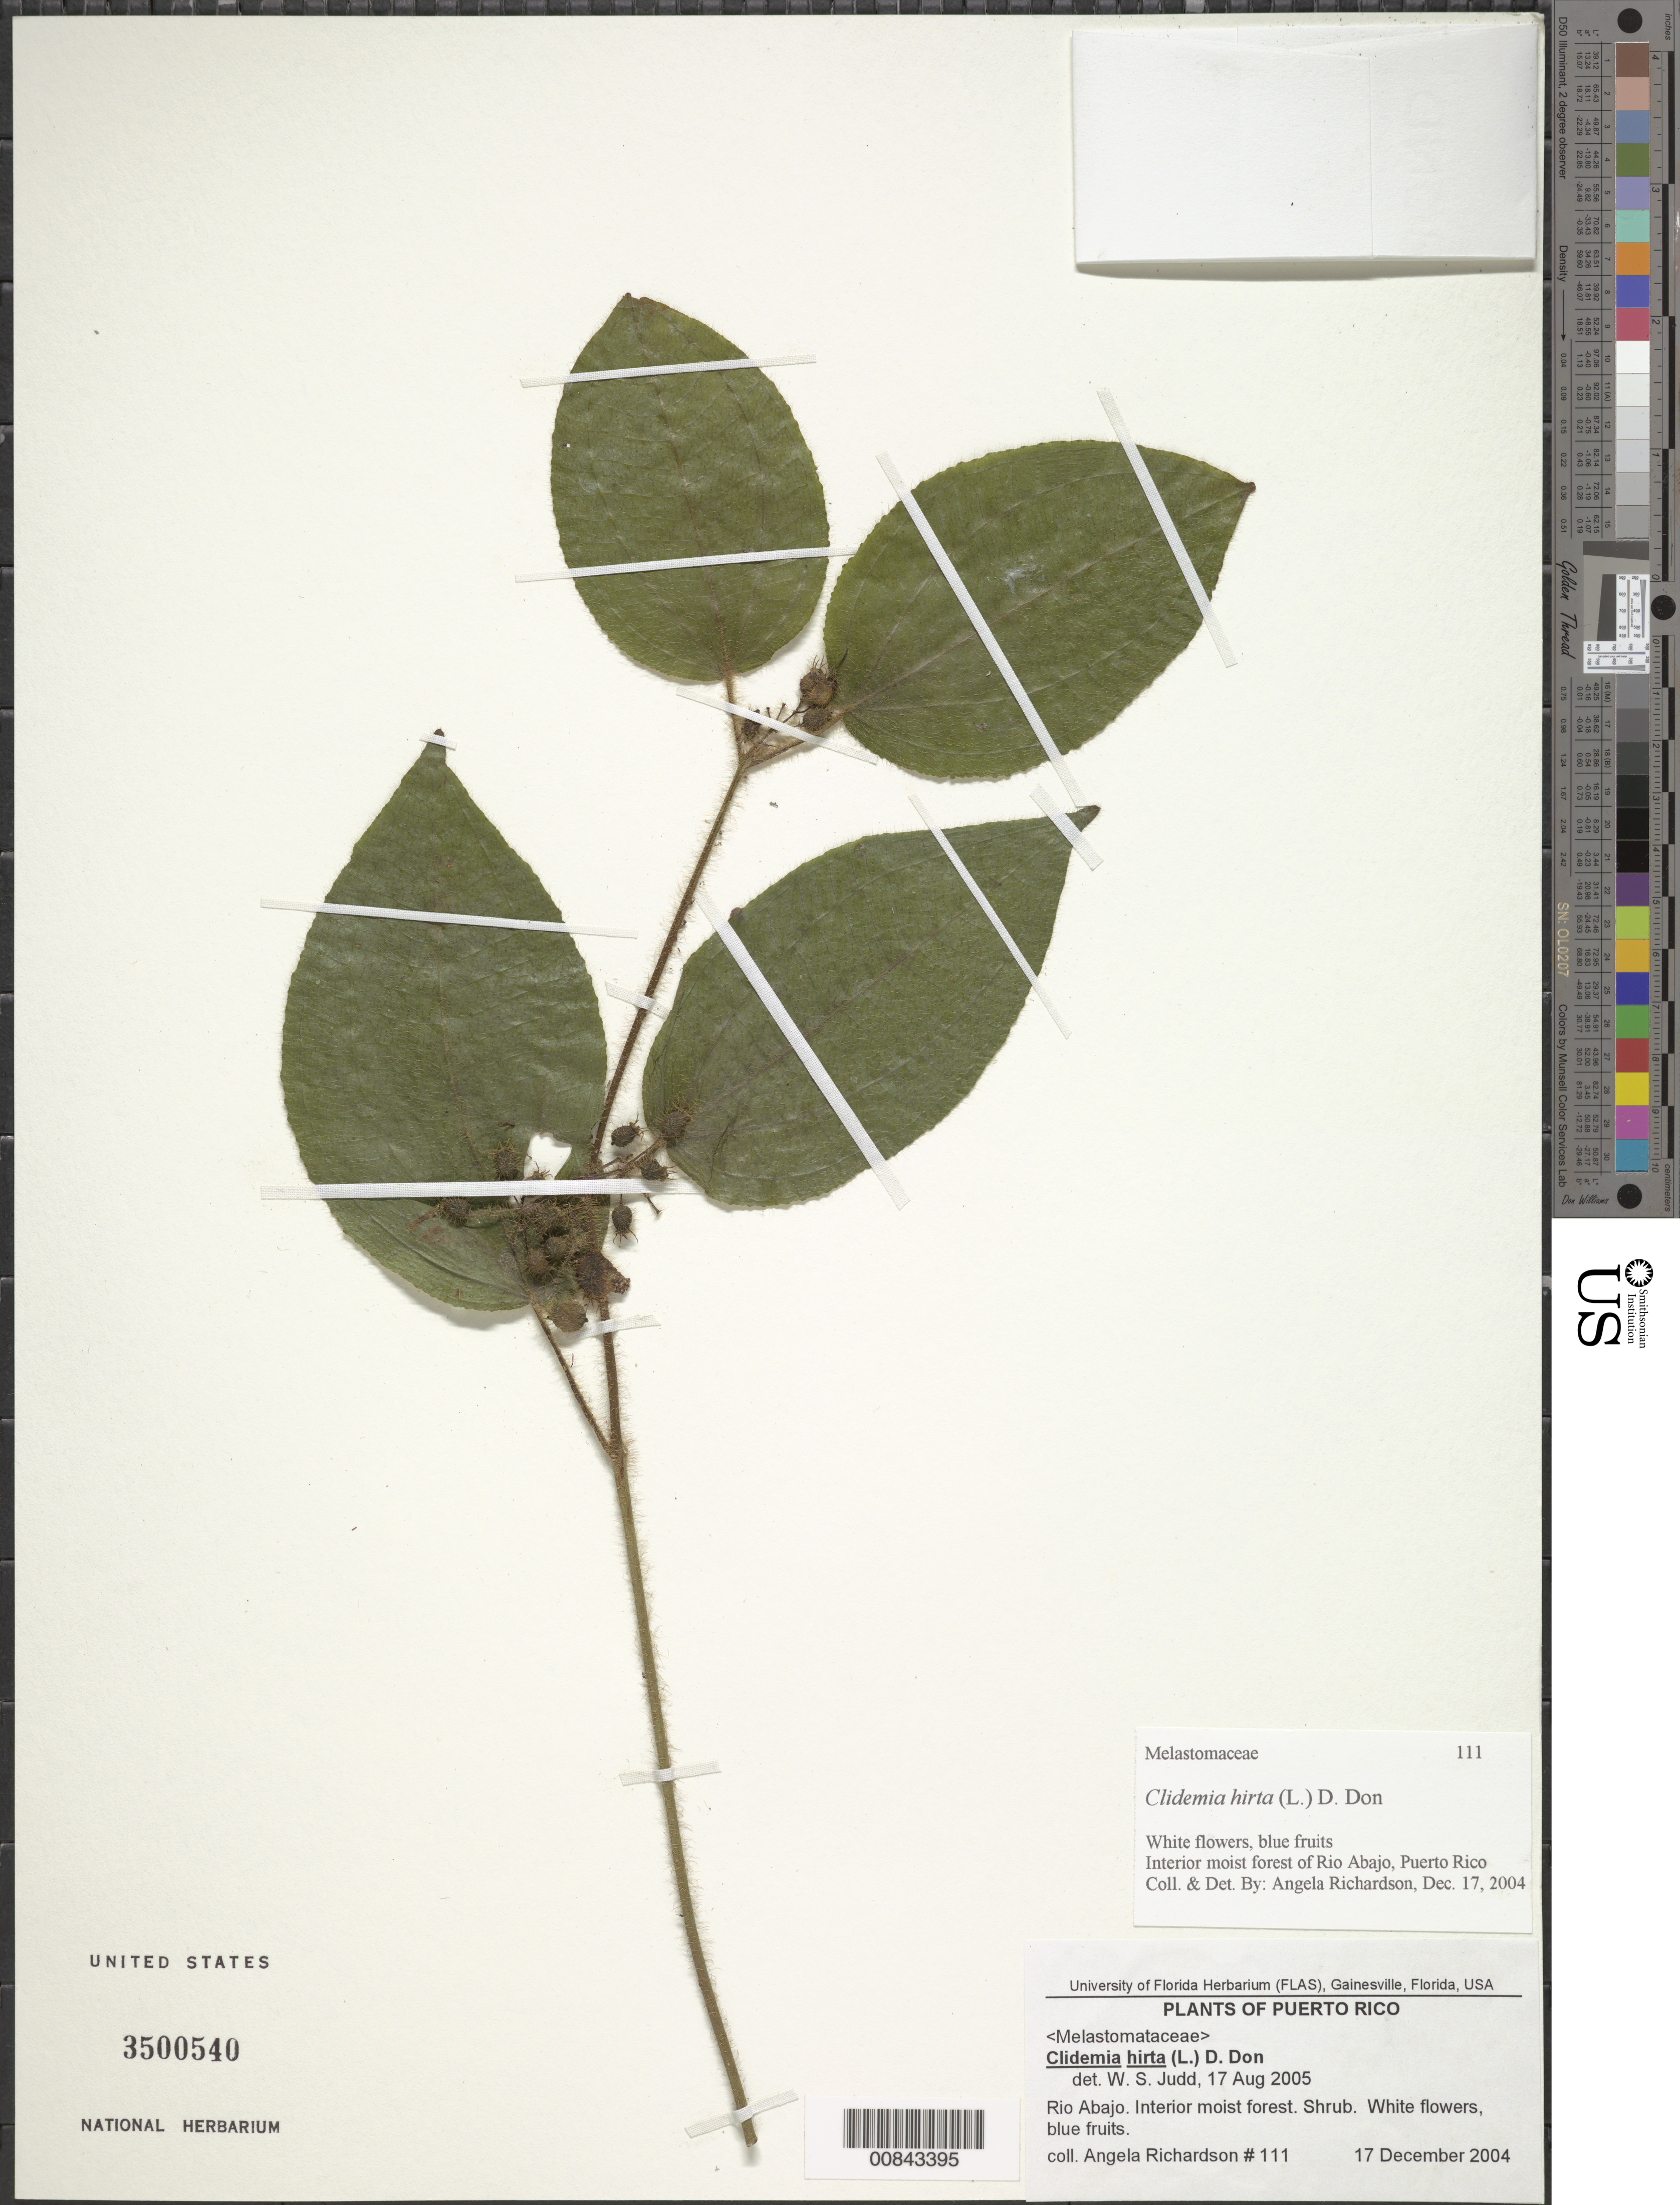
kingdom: Plantae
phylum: Tracheophyta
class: Magnoliopsida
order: Myrtales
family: Melastomataceae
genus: Clidemia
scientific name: Clidemia hirta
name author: (L.) D. Don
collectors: A. T. Richardson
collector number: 111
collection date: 2004-12-17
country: Puerto Rico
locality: Rio Abajo, Interior moist forest.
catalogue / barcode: US 3500540